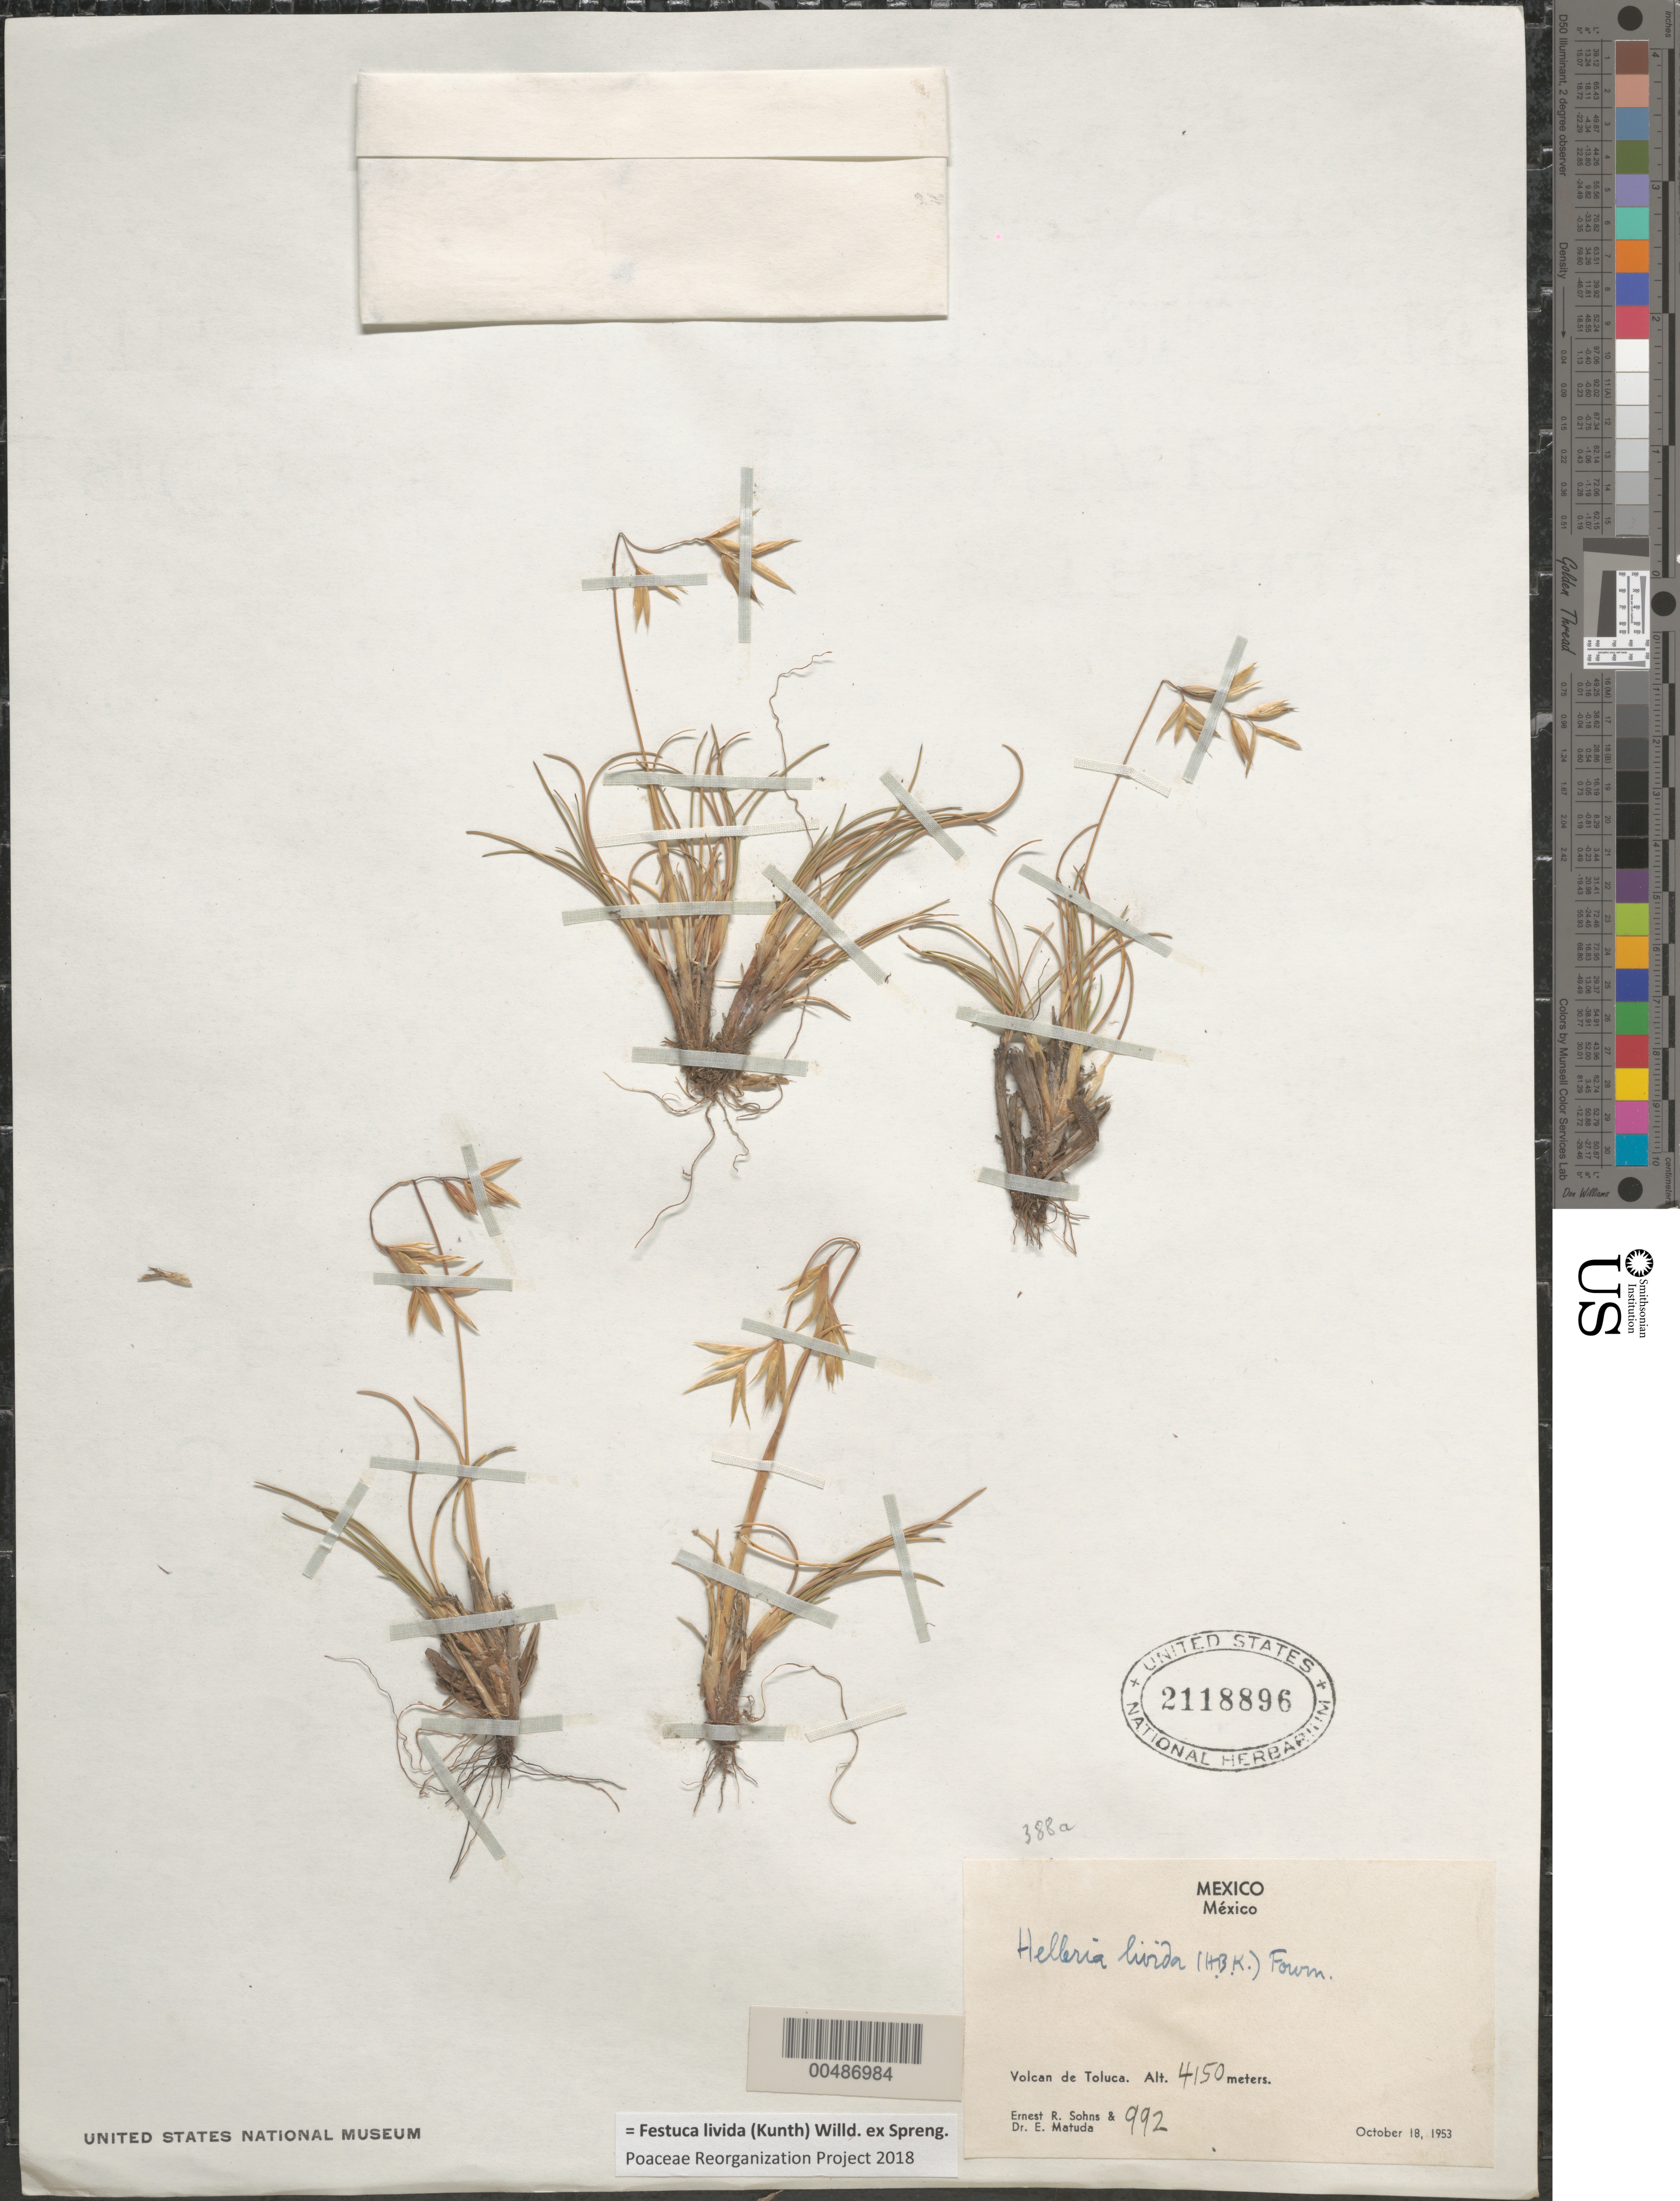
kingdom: Plantae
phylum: Tracheophyta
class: Liliopsida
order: Poales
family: Poaceae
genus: Festuca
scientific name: Festuca livida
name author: (Kunth) Willd.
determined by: Poaceae Reorganization Project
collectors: E. R. Sohns & E. Matuda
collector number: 992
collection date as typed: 18 Oct 1953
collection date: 1953-10-18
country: Mexico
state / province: México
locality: Volcan de Toluca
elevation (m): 4150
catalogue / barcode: US 2118896